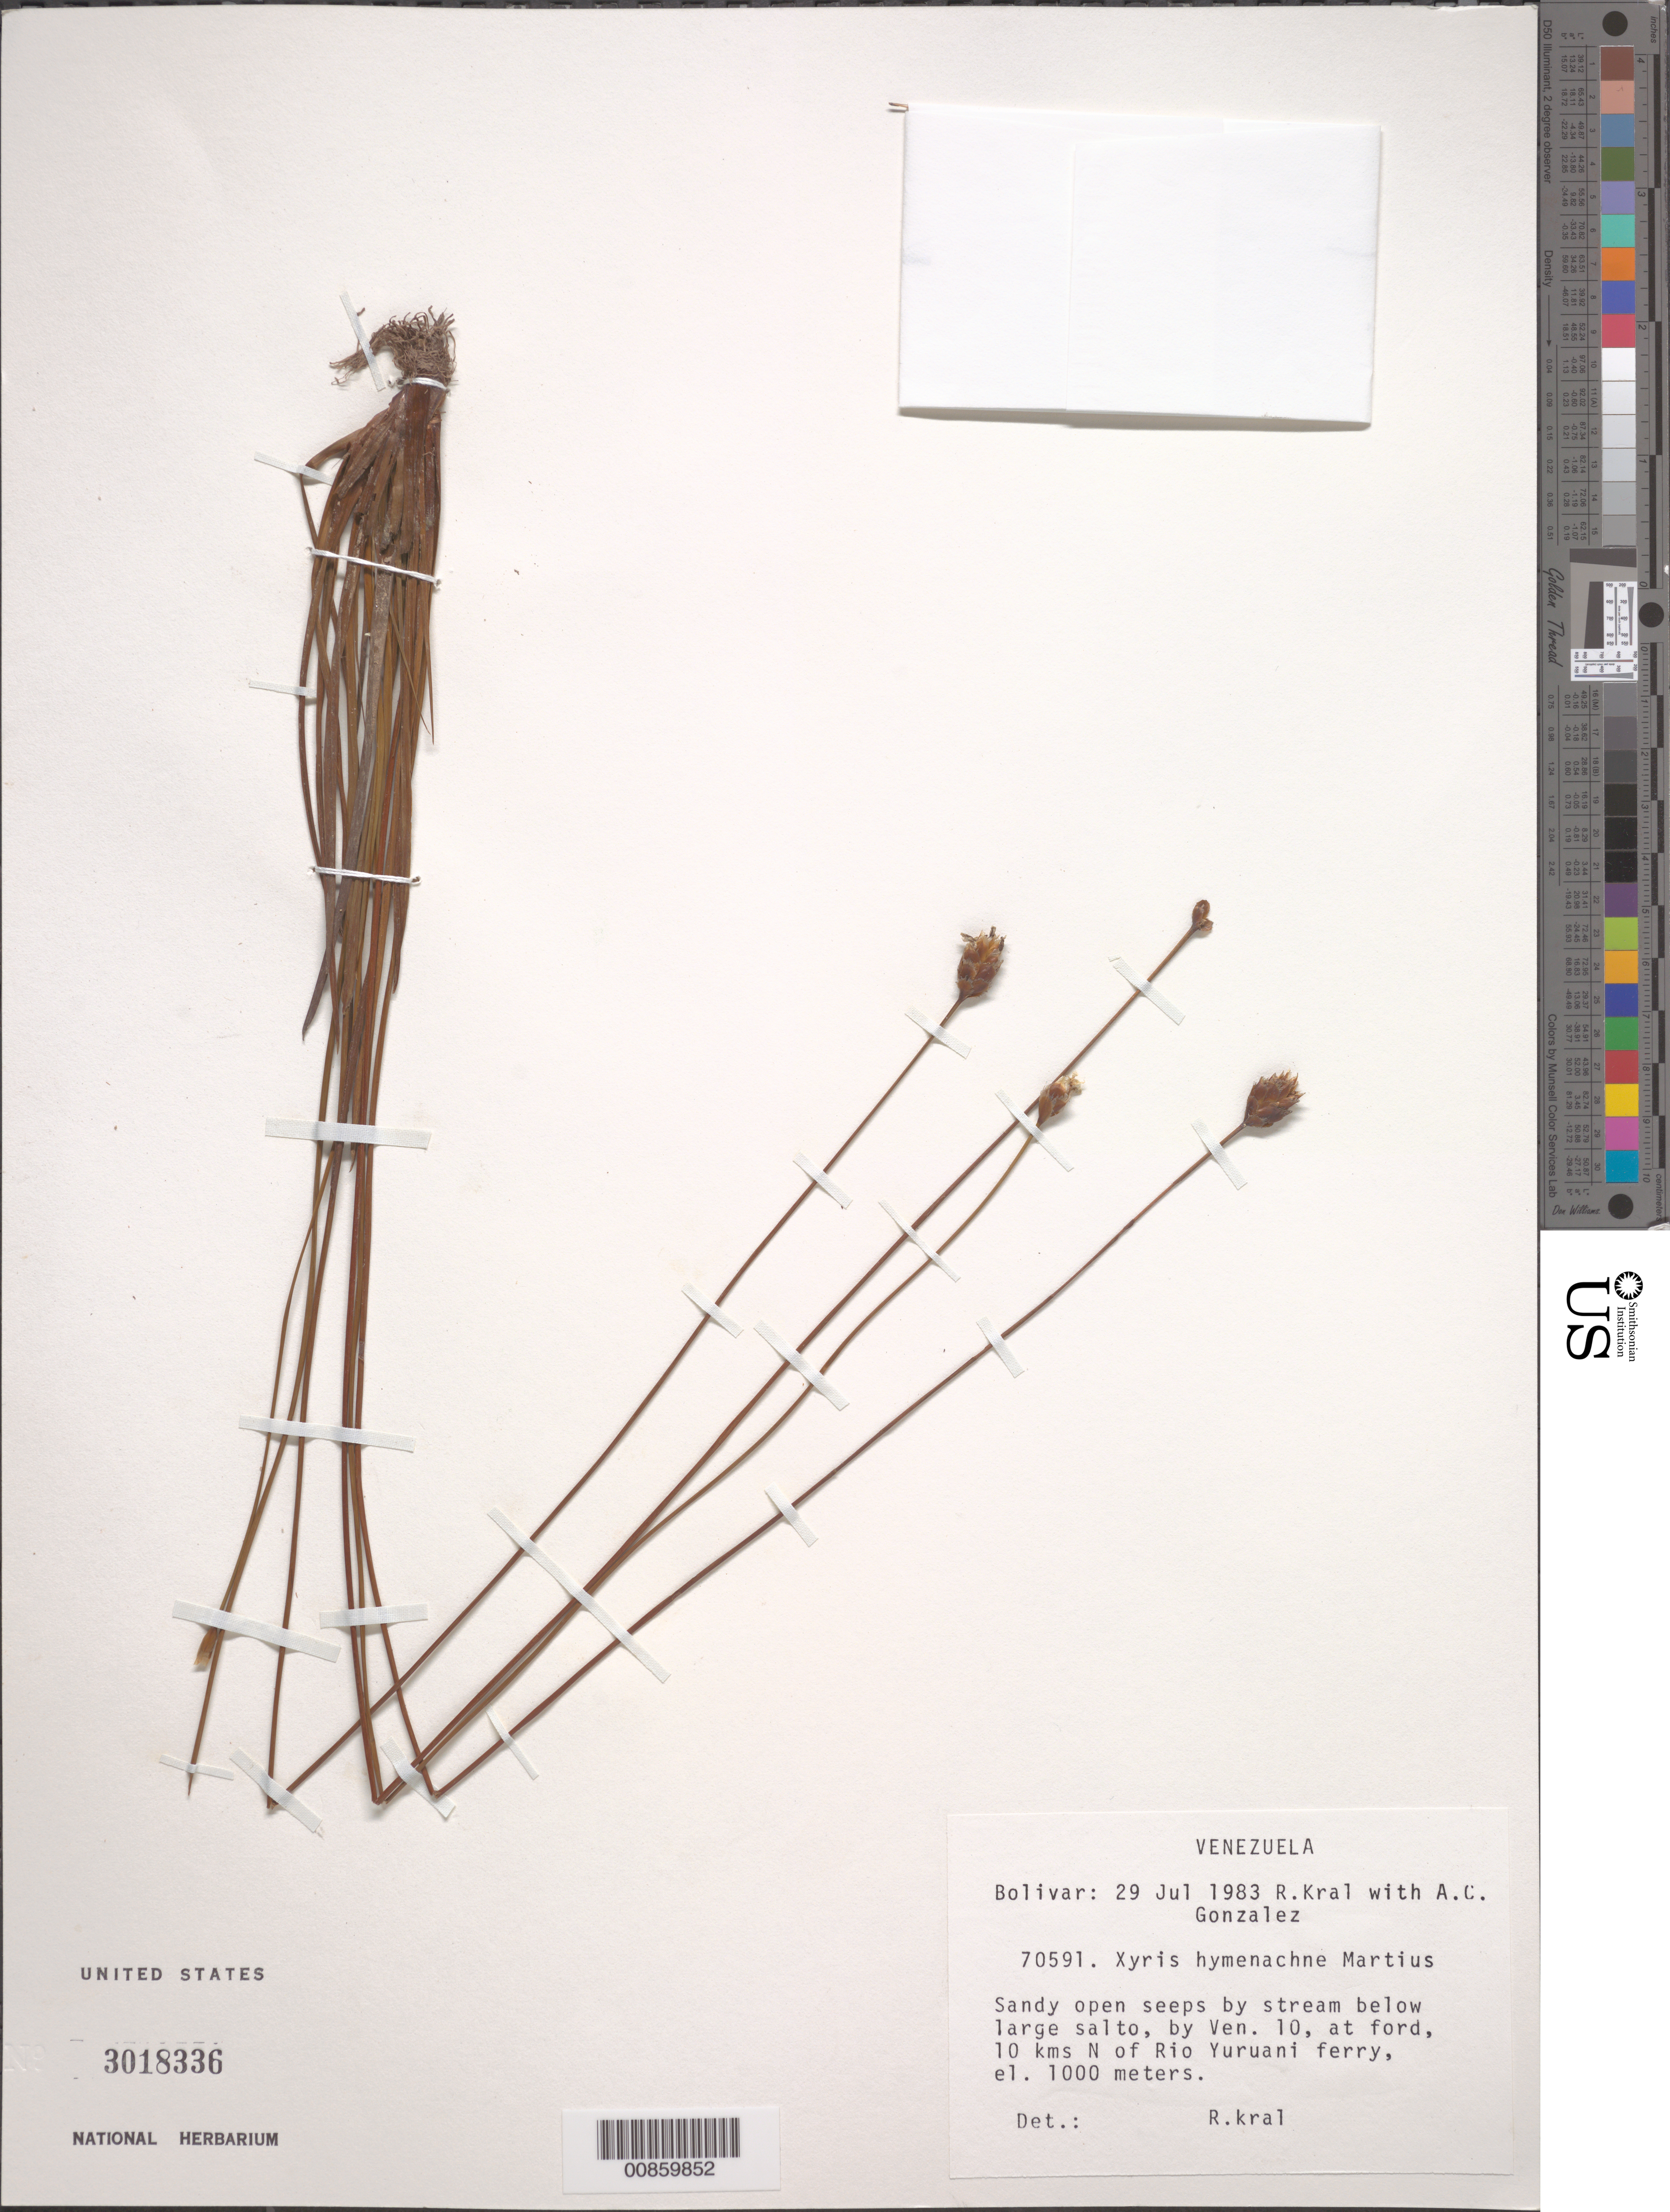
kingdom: Plantae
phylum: Tracheophyta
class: Liliopsida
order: Poales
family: Xyridaceae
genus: Xyris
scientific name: Xyris hymenachne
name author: Mart.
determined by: Kral, Robert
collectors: R. Kral & A. C. González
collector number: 70591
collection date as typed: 29-Jul-83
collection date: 1983-07-29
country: Venezuela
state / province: Bolívar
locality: Ven. 10 at ford; 10 km N of Río Yuruani ferry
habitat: Below large salto, sandy open seeps by stream.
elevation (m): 1000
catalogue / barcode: US 3018336